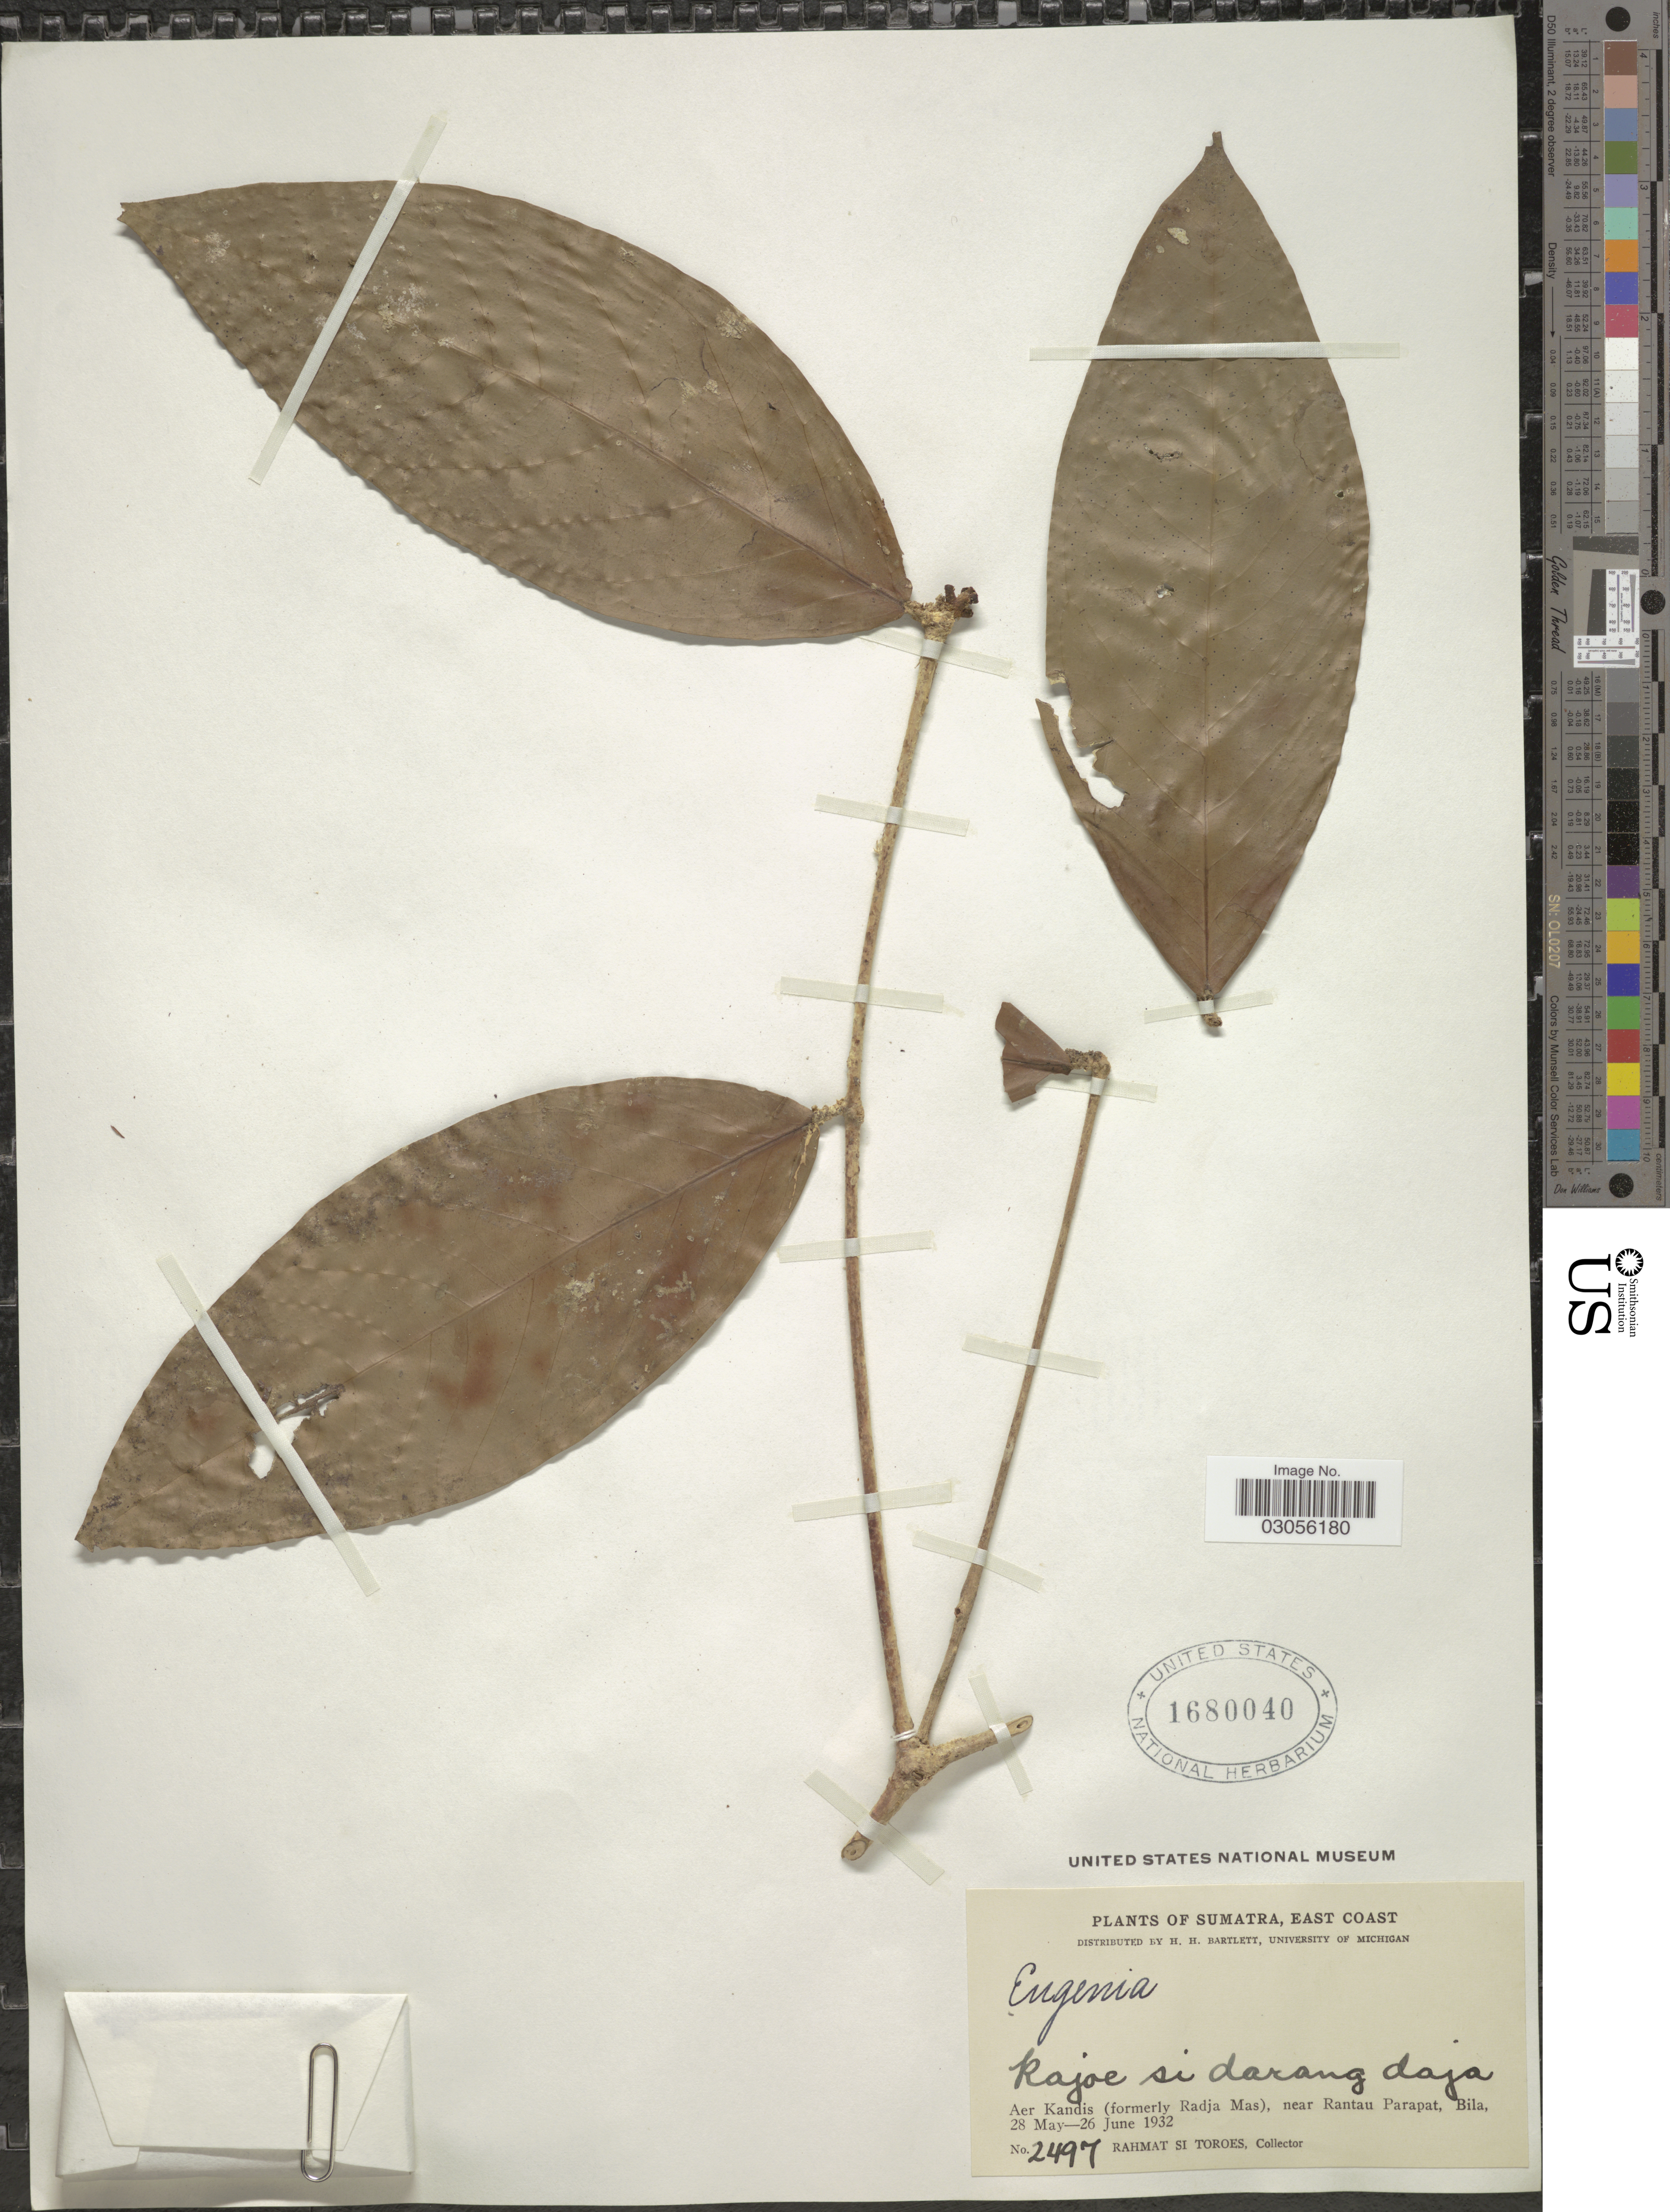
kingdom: Plantae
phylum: Tracheophyta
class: Magnoliopsida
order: Myrtales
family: Myrtaceae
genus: Syzygium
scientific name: Syzygium sp.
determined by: Strong, M. T., (US), Smithsonian Institution - National Museum of Natural History (UNITED STATES)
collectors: Rahmat Si Boeea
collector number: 2497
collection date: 1932-05-28/1932-06-26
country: Indonesia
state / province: Sumatra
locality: Sumatra, East Coast. Aer Kandis (formerly Radja Mas), near Rantau Parapat, Bila.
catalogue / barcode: US 1680040